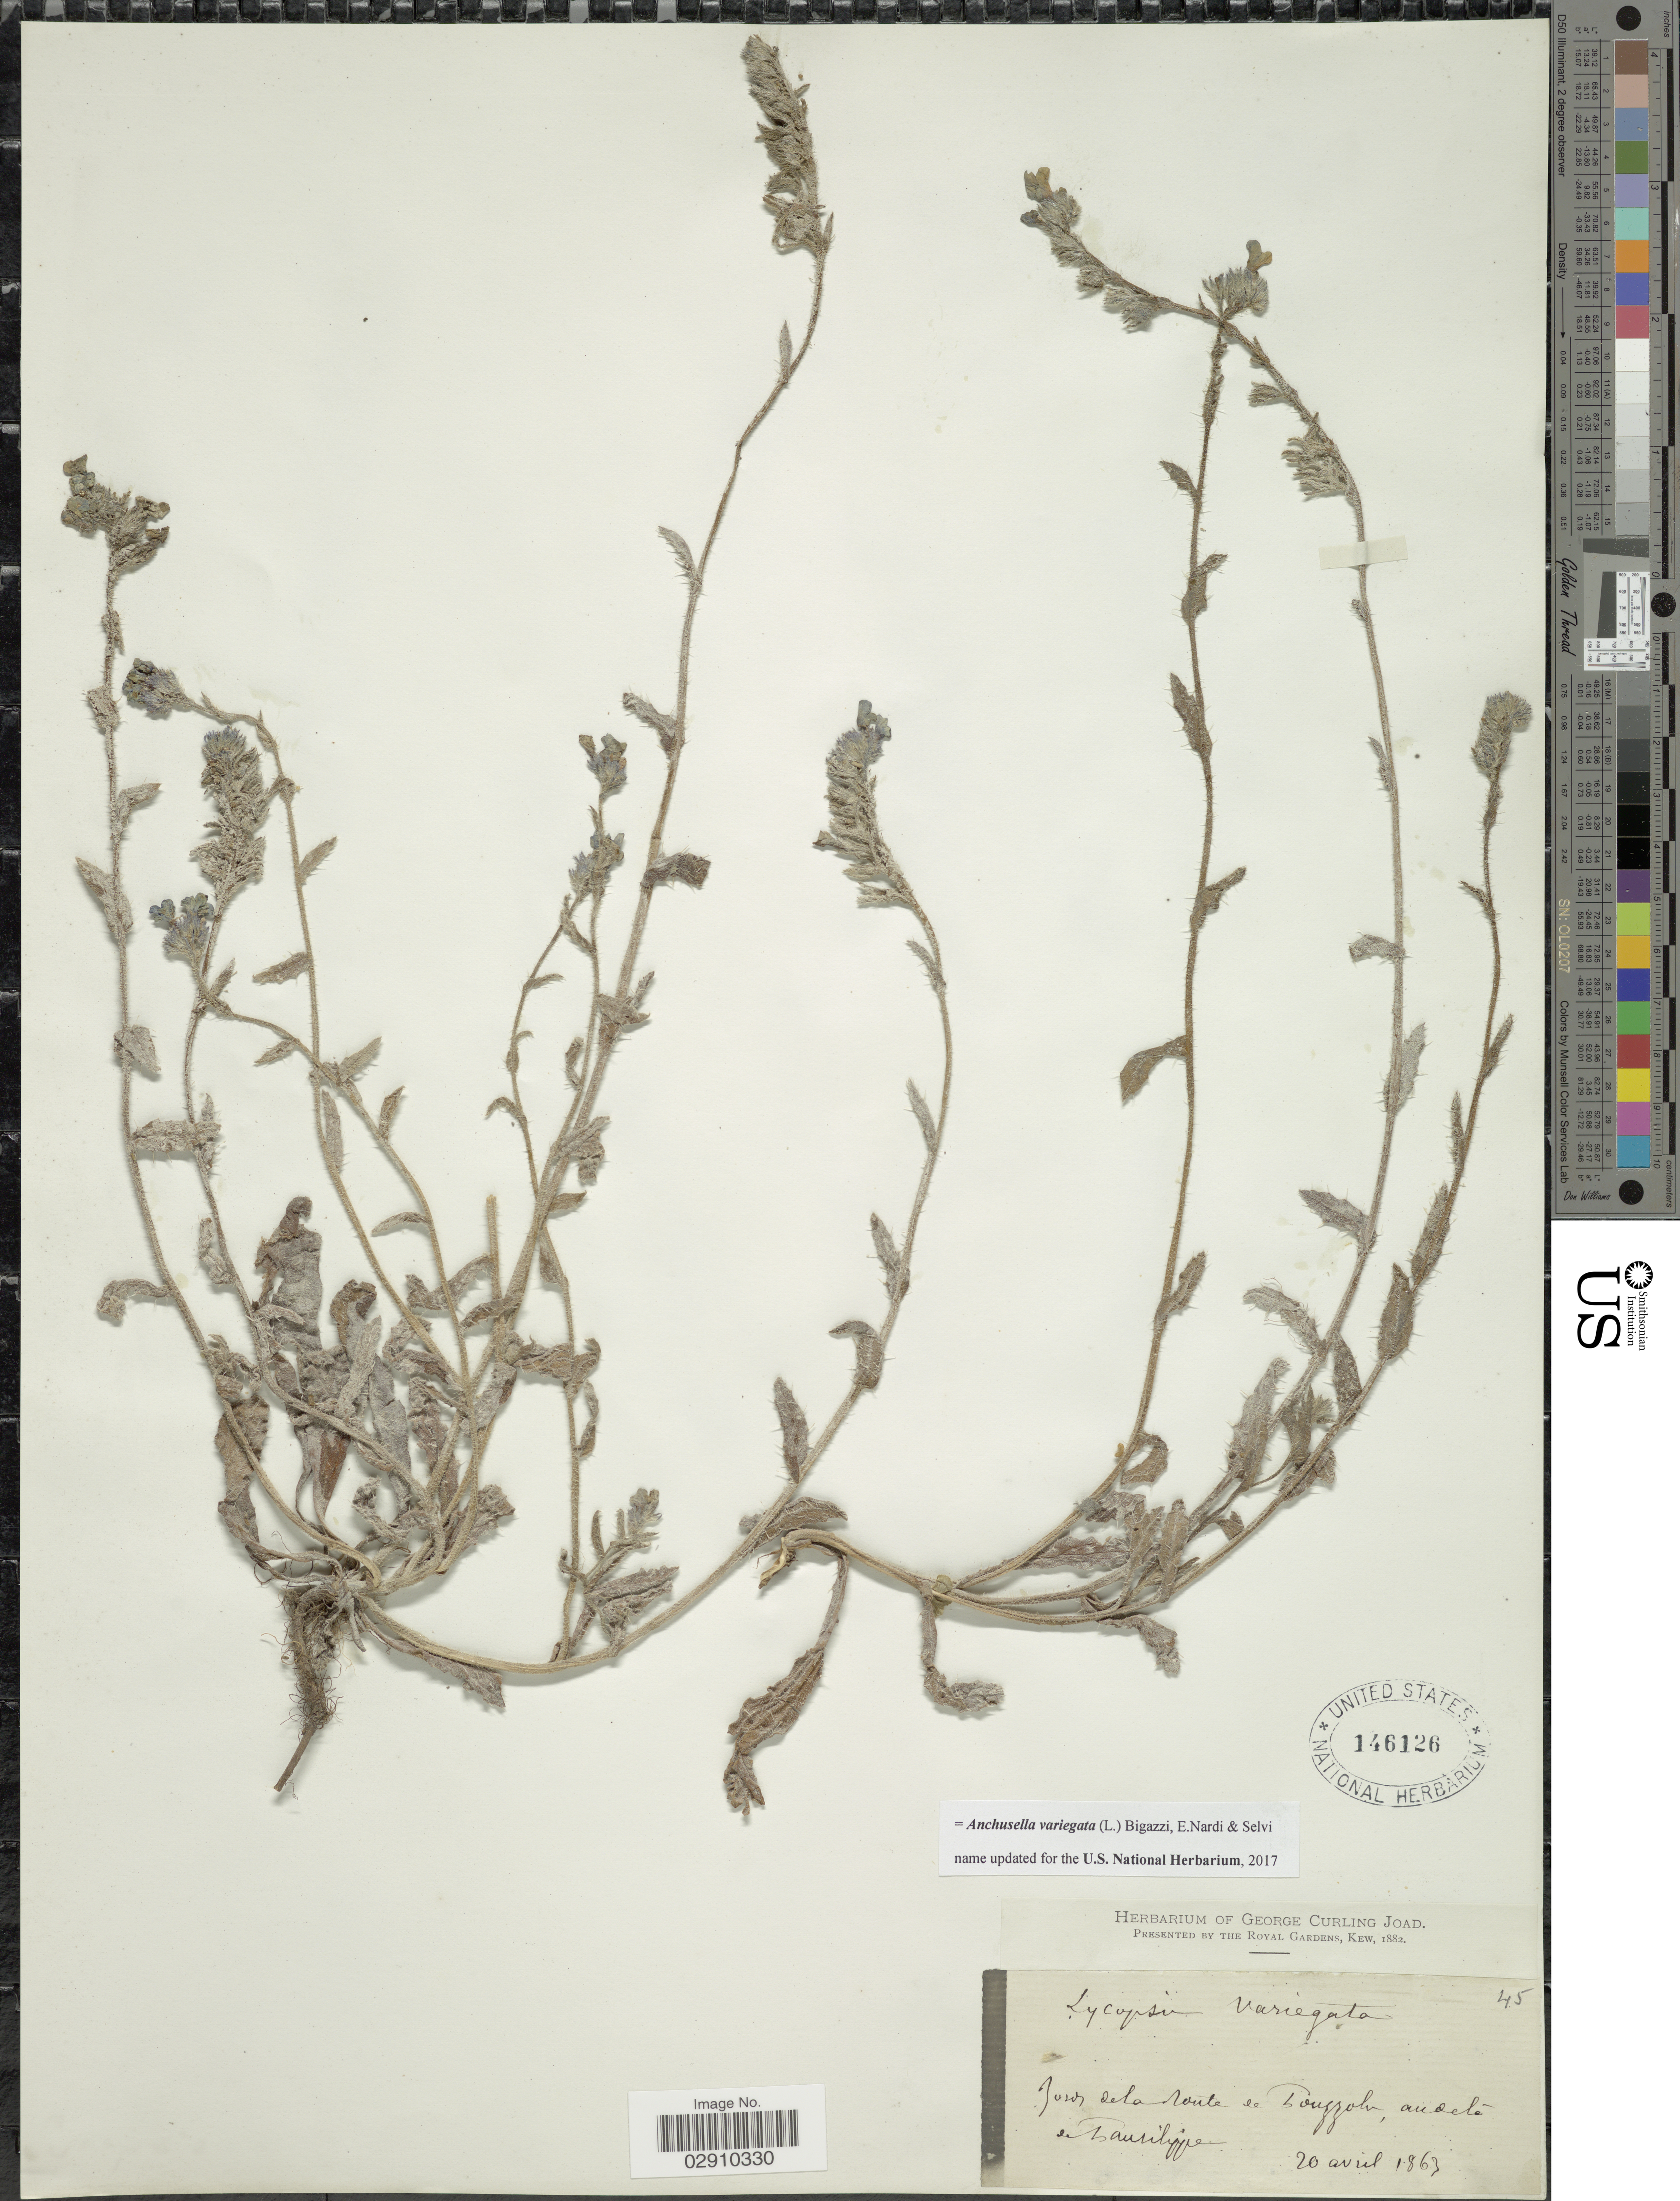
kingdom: Plantae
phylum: Tracheophyta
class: Magnoliopsida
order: Boraginales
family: Boraginaceae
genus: Anchusella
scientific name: Anchusella variegata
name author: (L.) Bigazzi et al.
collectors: ex herb. George Curling Joad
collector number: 45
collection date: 1863-04-20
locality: Bords de la route de Bouzzoba, andeta de Taurilippe.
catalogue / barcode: US 146126